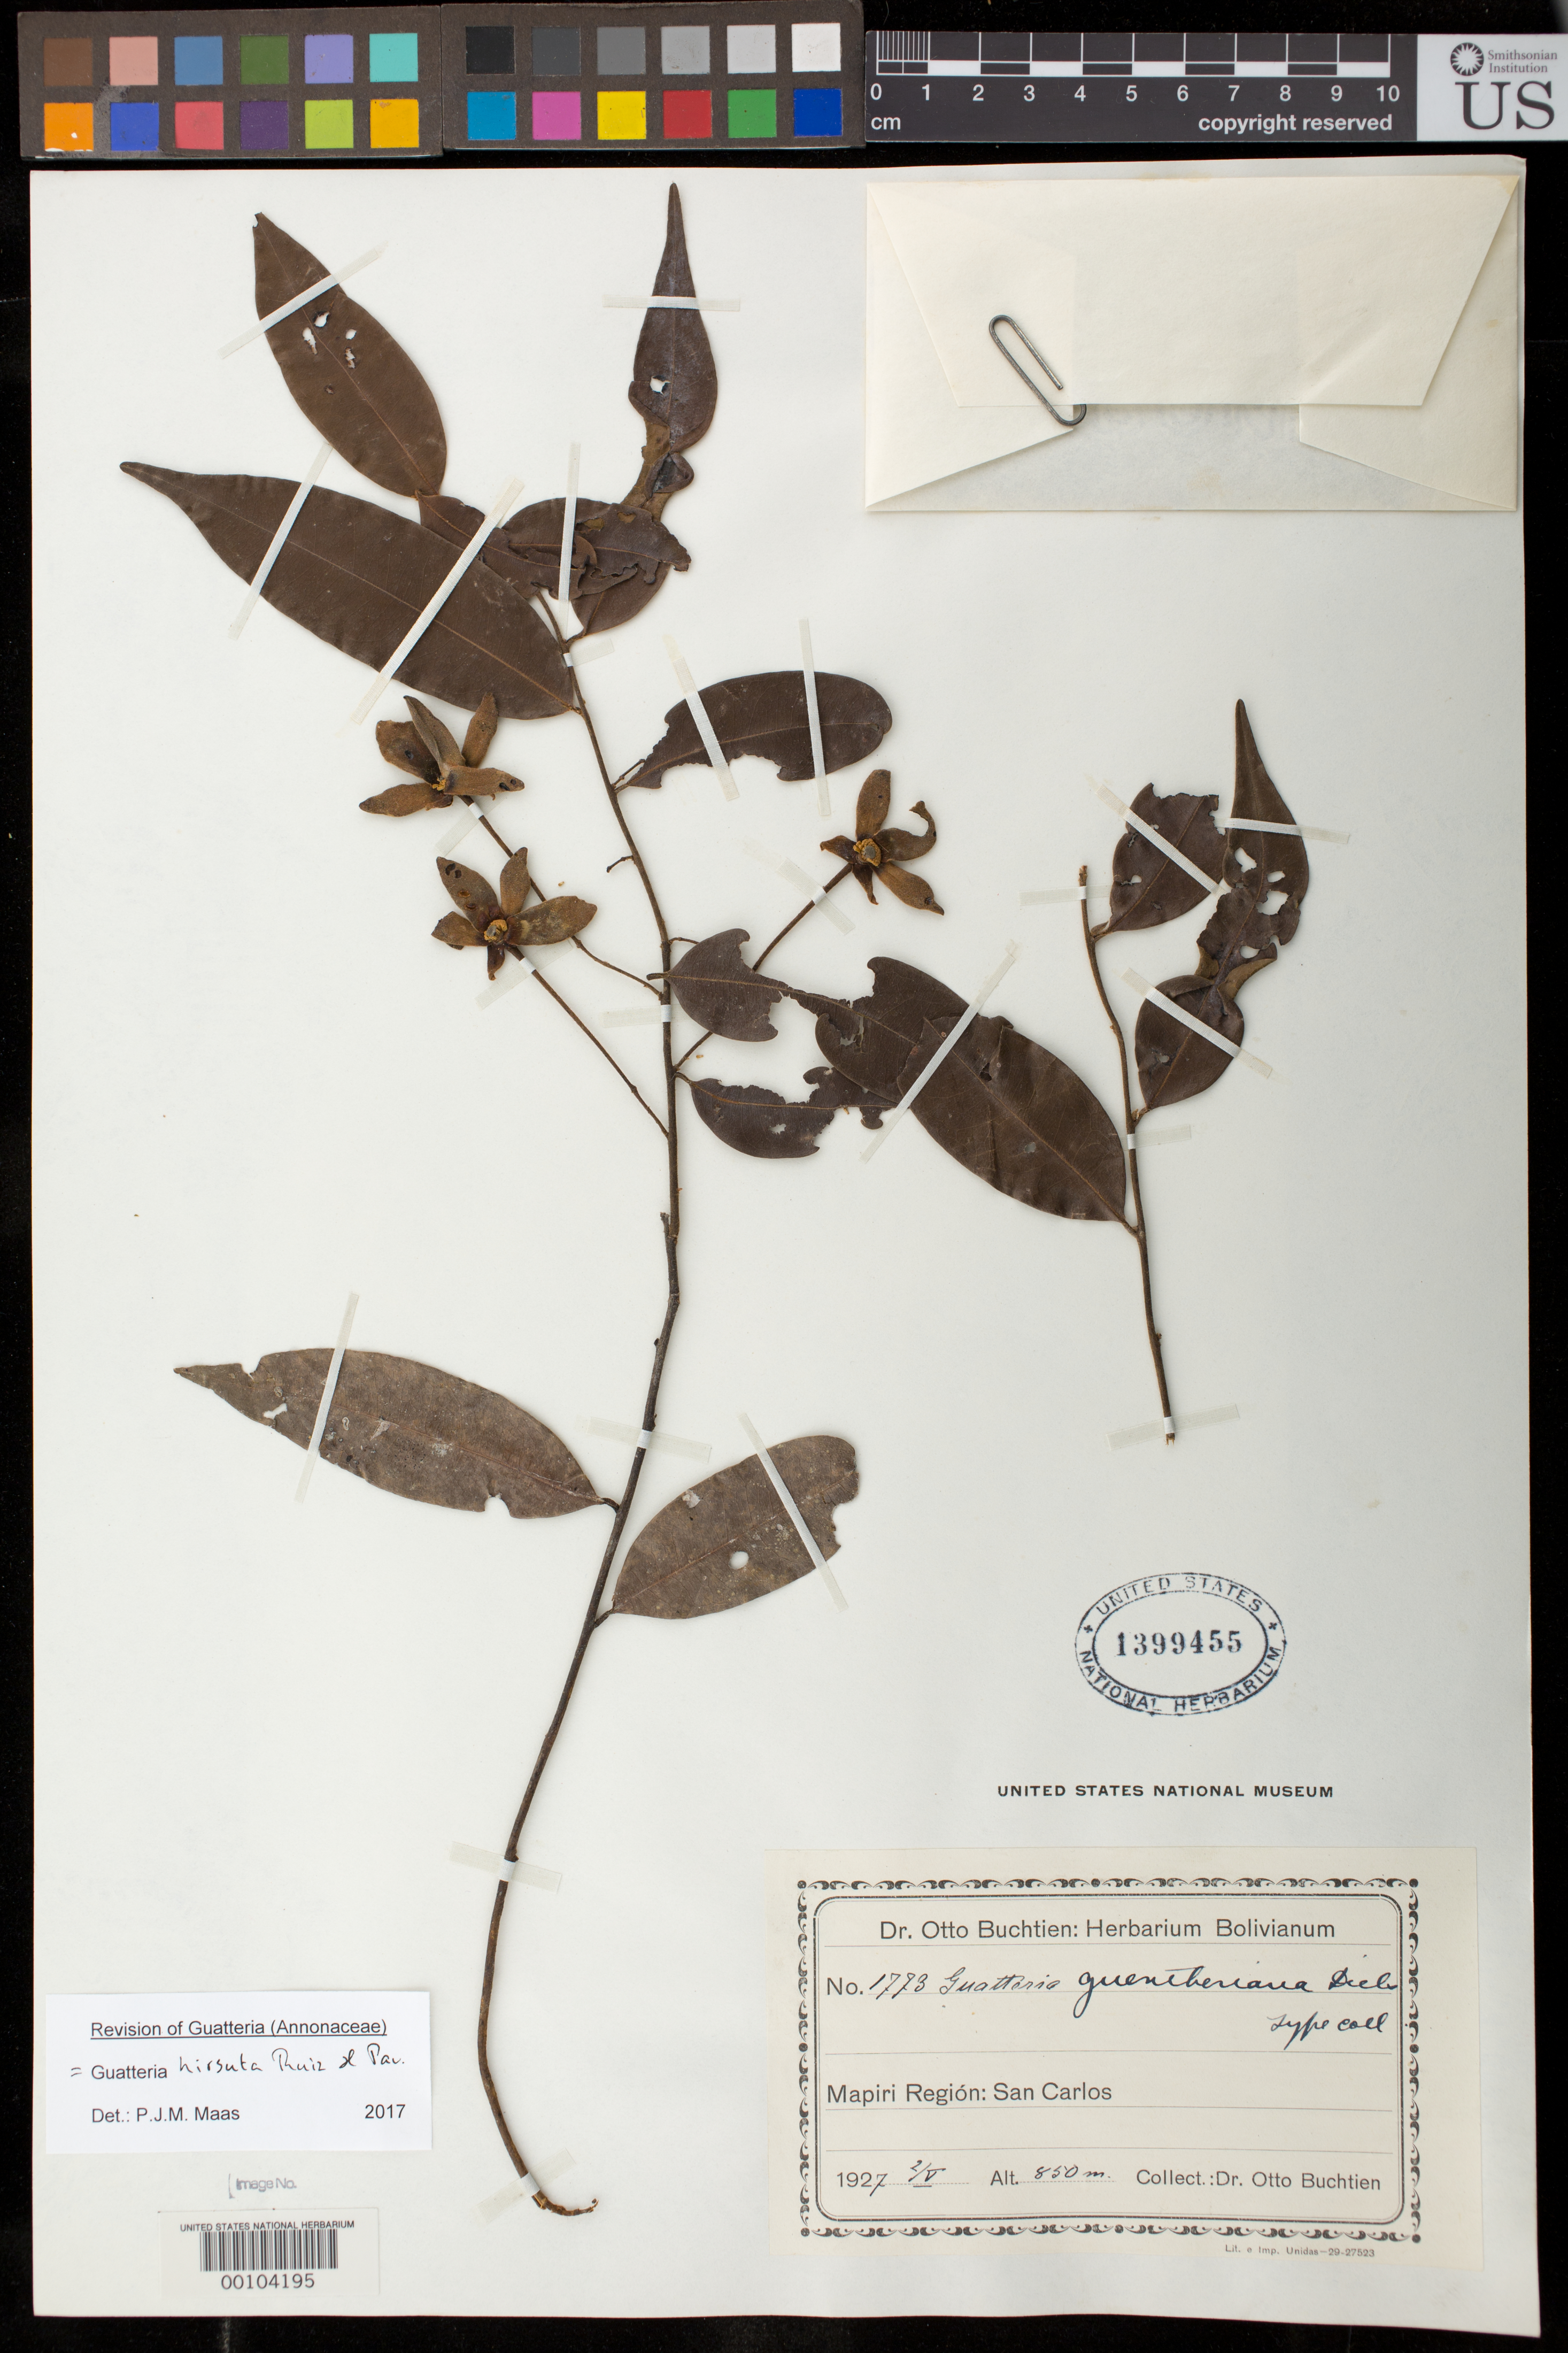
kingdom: Plantae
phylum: Tracheophyta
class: Magnoliopsida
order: Magnoliales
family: Annonaceae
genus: Guatteria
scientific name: Guatteria guentheriana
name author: Diels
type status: Isotype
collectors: O. Buchtien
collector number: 1773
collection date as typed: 02 May 1927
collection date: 1927-05-02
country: Bolivia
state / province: La Paz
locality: Mapiri, San Carlos.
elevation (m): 850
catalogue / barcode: US 1399455